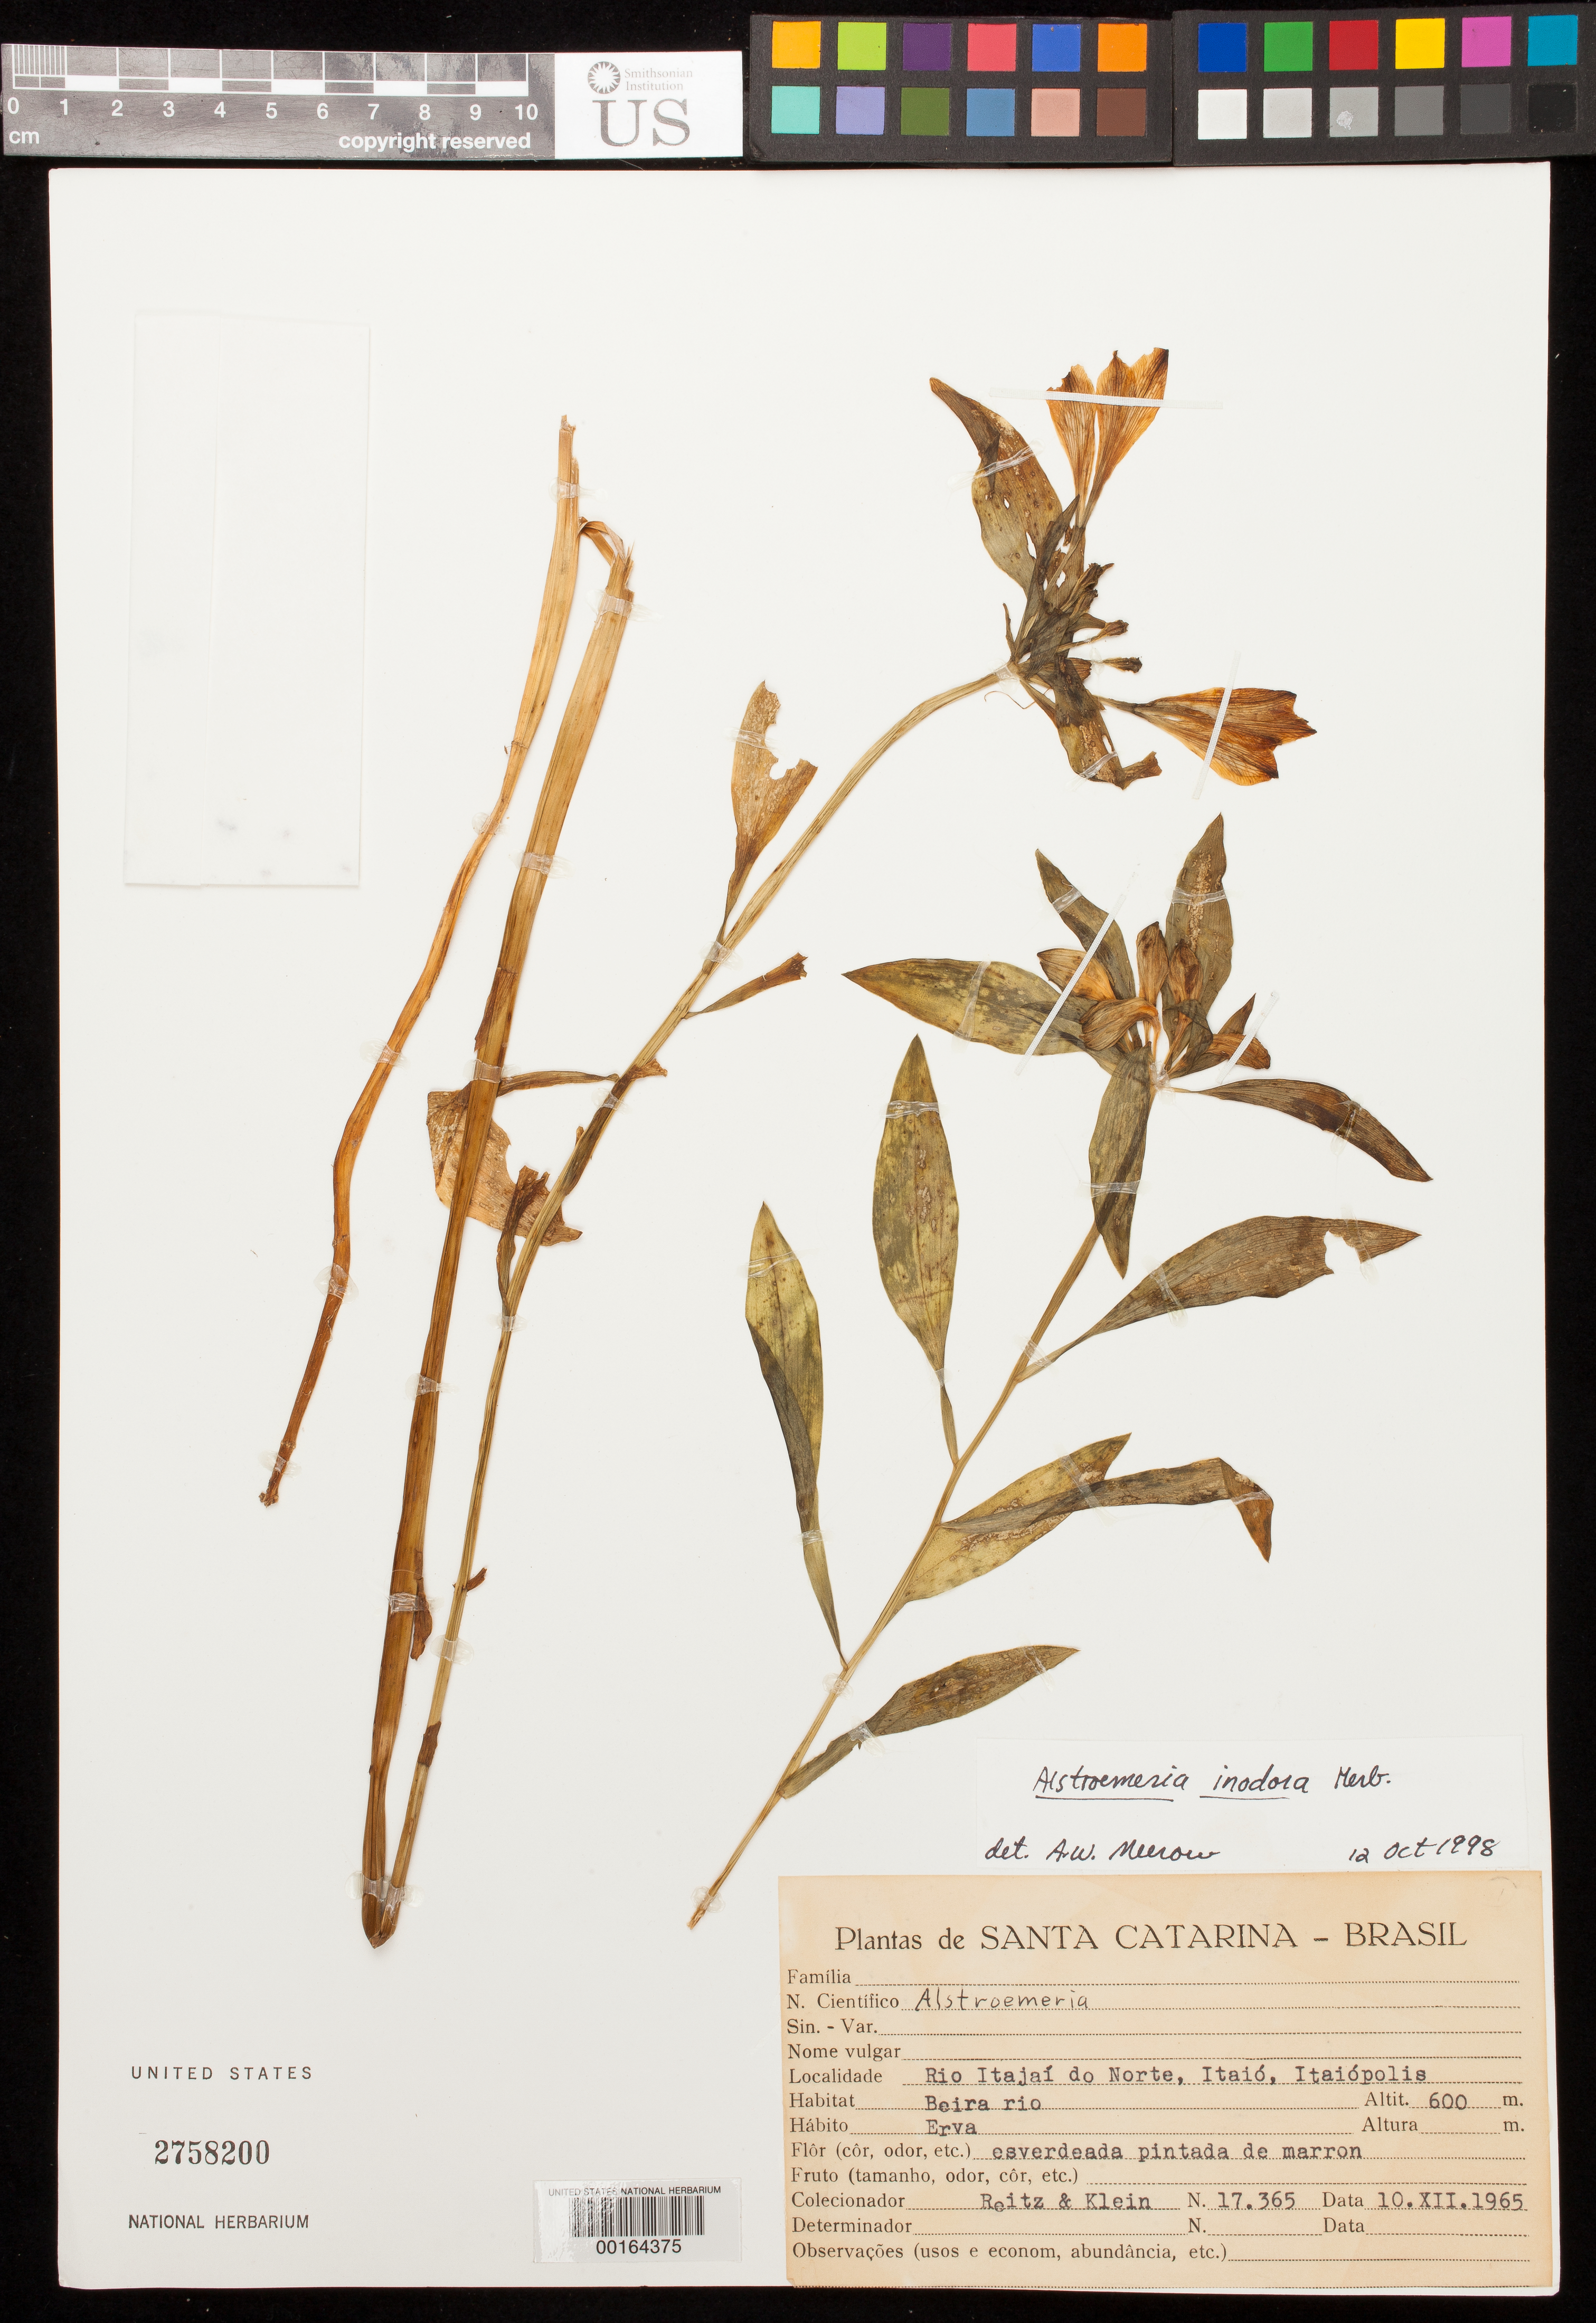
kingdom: Plantae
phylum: Tracheophyta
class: Liliopsida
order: Liliales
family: Alstroemeriaceae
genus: Alstroemeria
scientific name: Alstroemeria inodora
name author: Herb.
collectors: R. Reitz & R. M. Klein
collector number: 17365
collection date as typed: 10 Dec 1965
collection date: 1965-12-10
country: Brazil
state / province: Santa Catarina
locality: Rio itajai do norte, itaio, itaiopolis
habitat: River bank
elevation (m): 600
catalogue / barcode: US 2758200